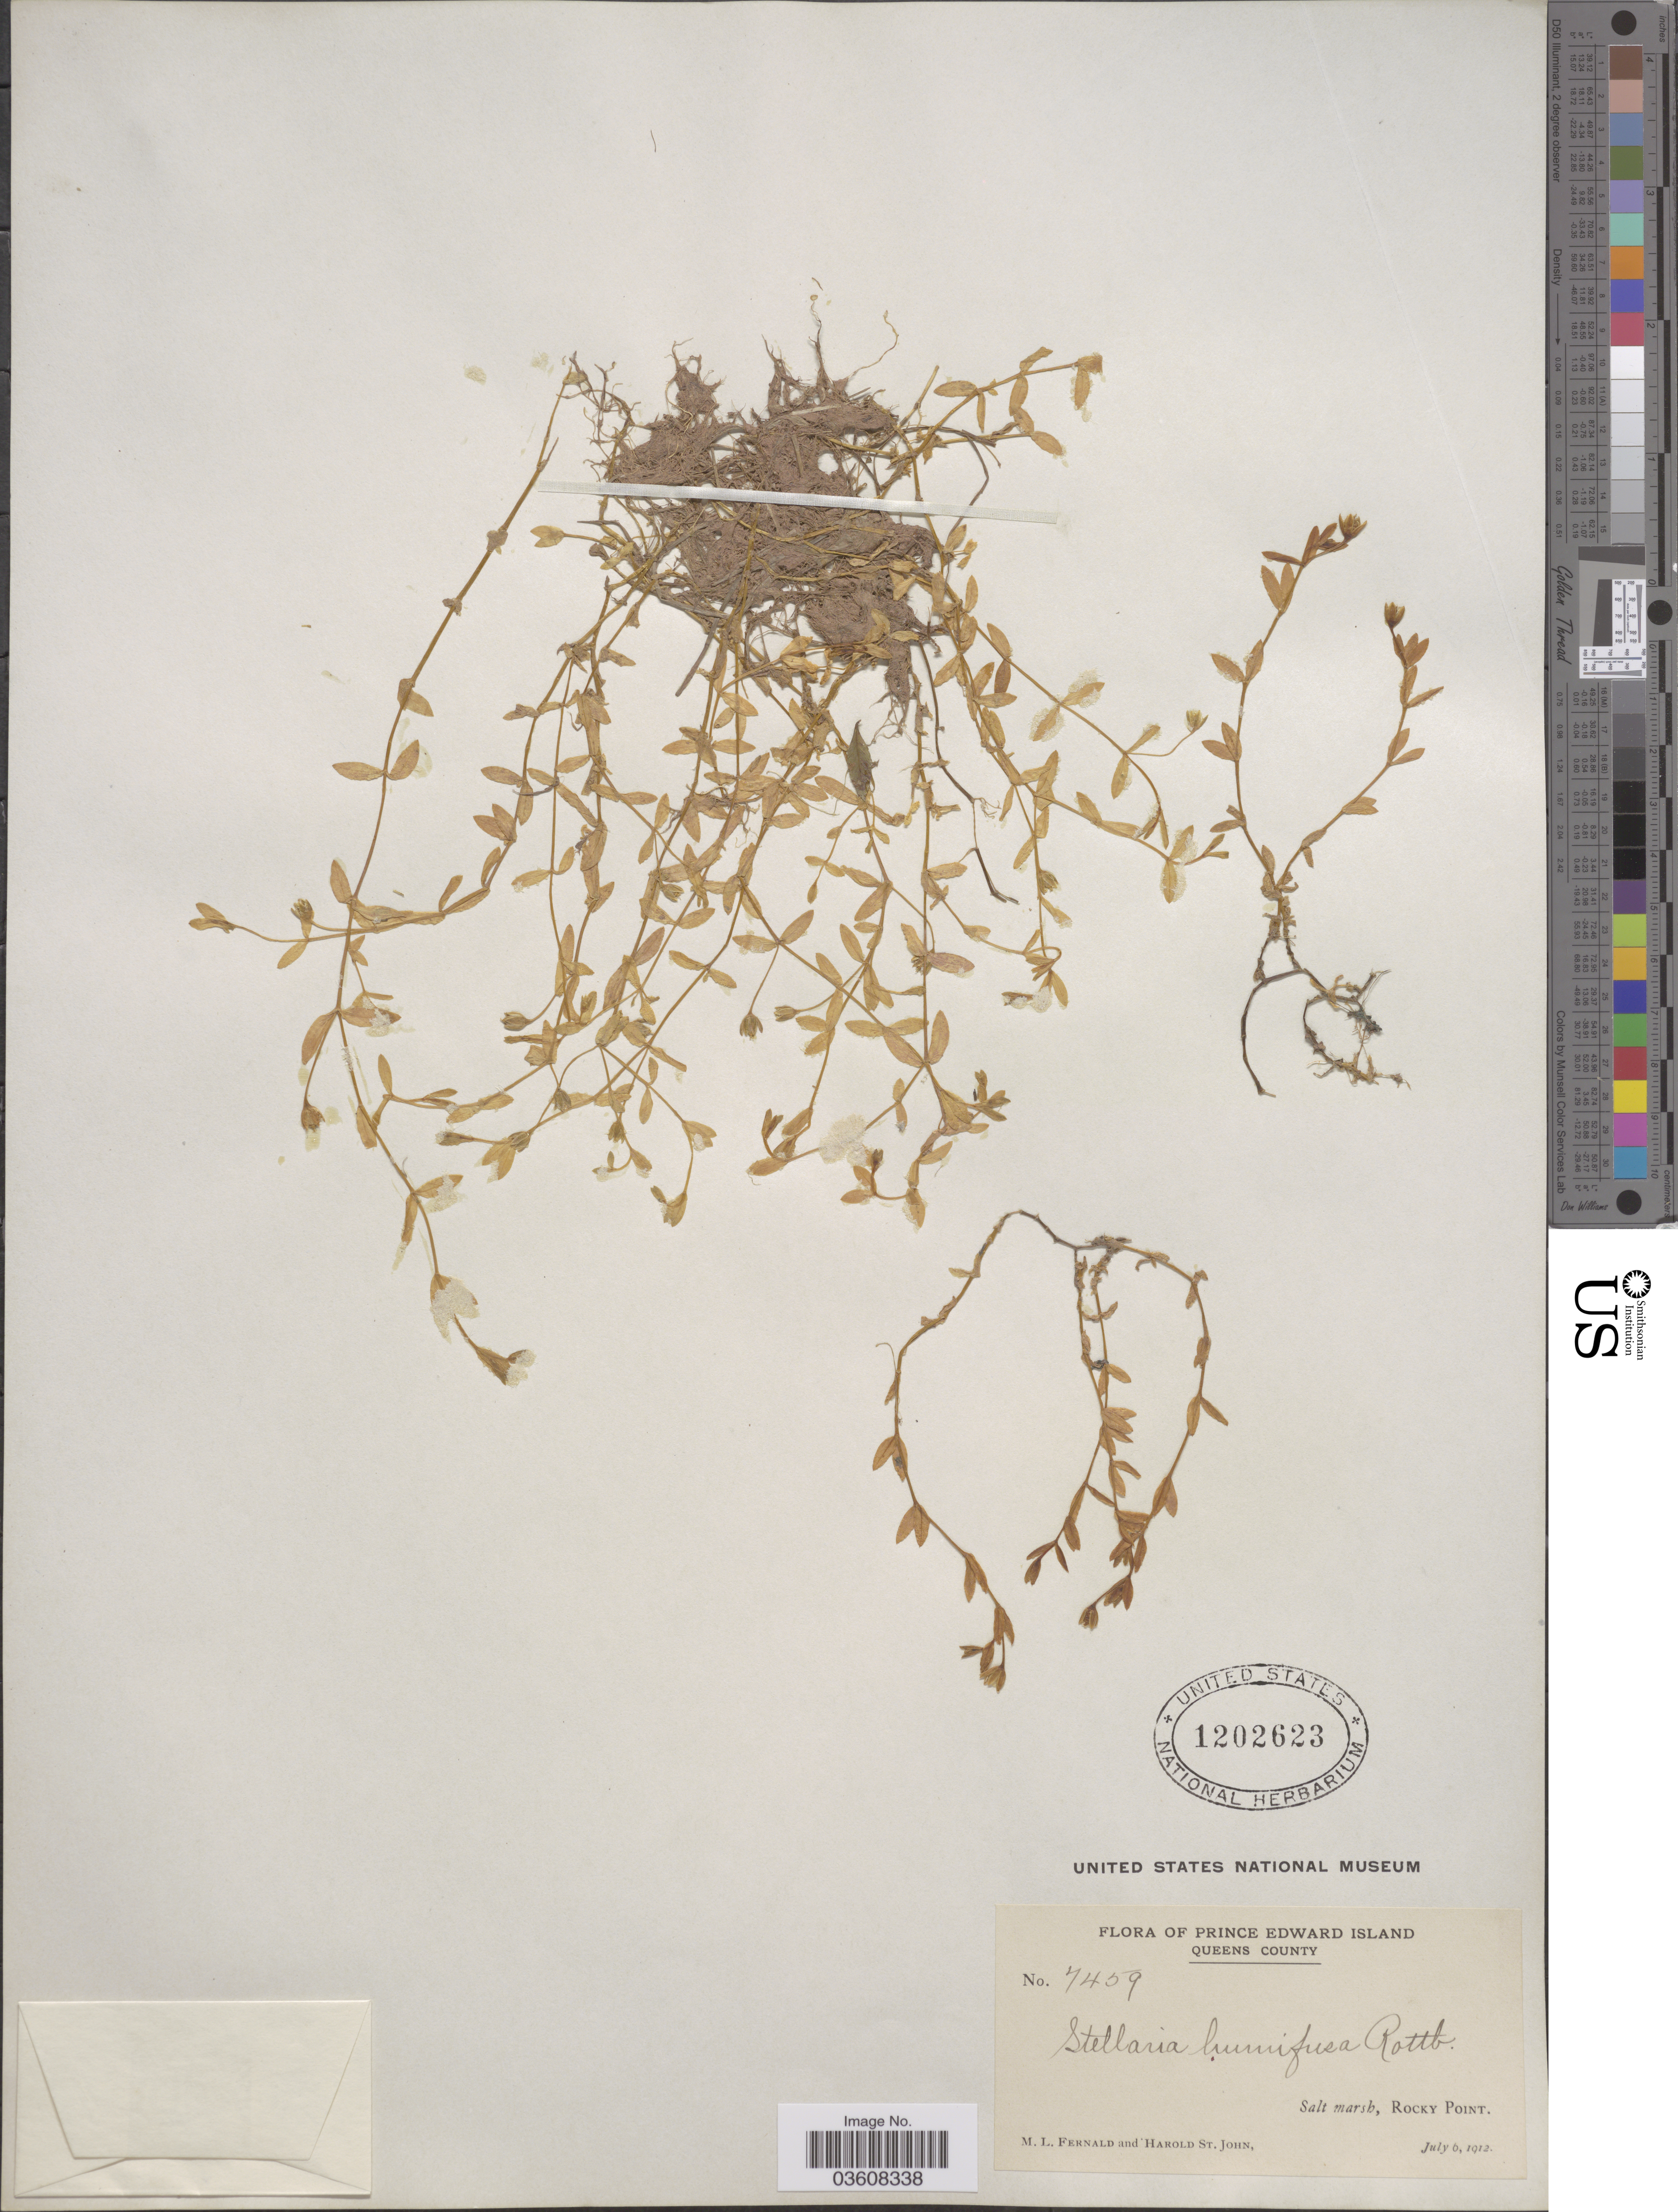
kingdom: Plantae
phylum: Tracheophyta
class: Magnoliopsida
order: Caryophyllales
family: Caryophyllaceae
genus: Stellaria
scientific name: Stellaria humifusa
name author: Rottb.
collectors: M. L. Fernald & H. St. John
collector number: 7459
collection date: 1912-07-06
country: Canada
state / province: Prince Edward Island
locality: Queens County. Salt marsh, Rocky Point.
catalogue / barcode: US 1202623